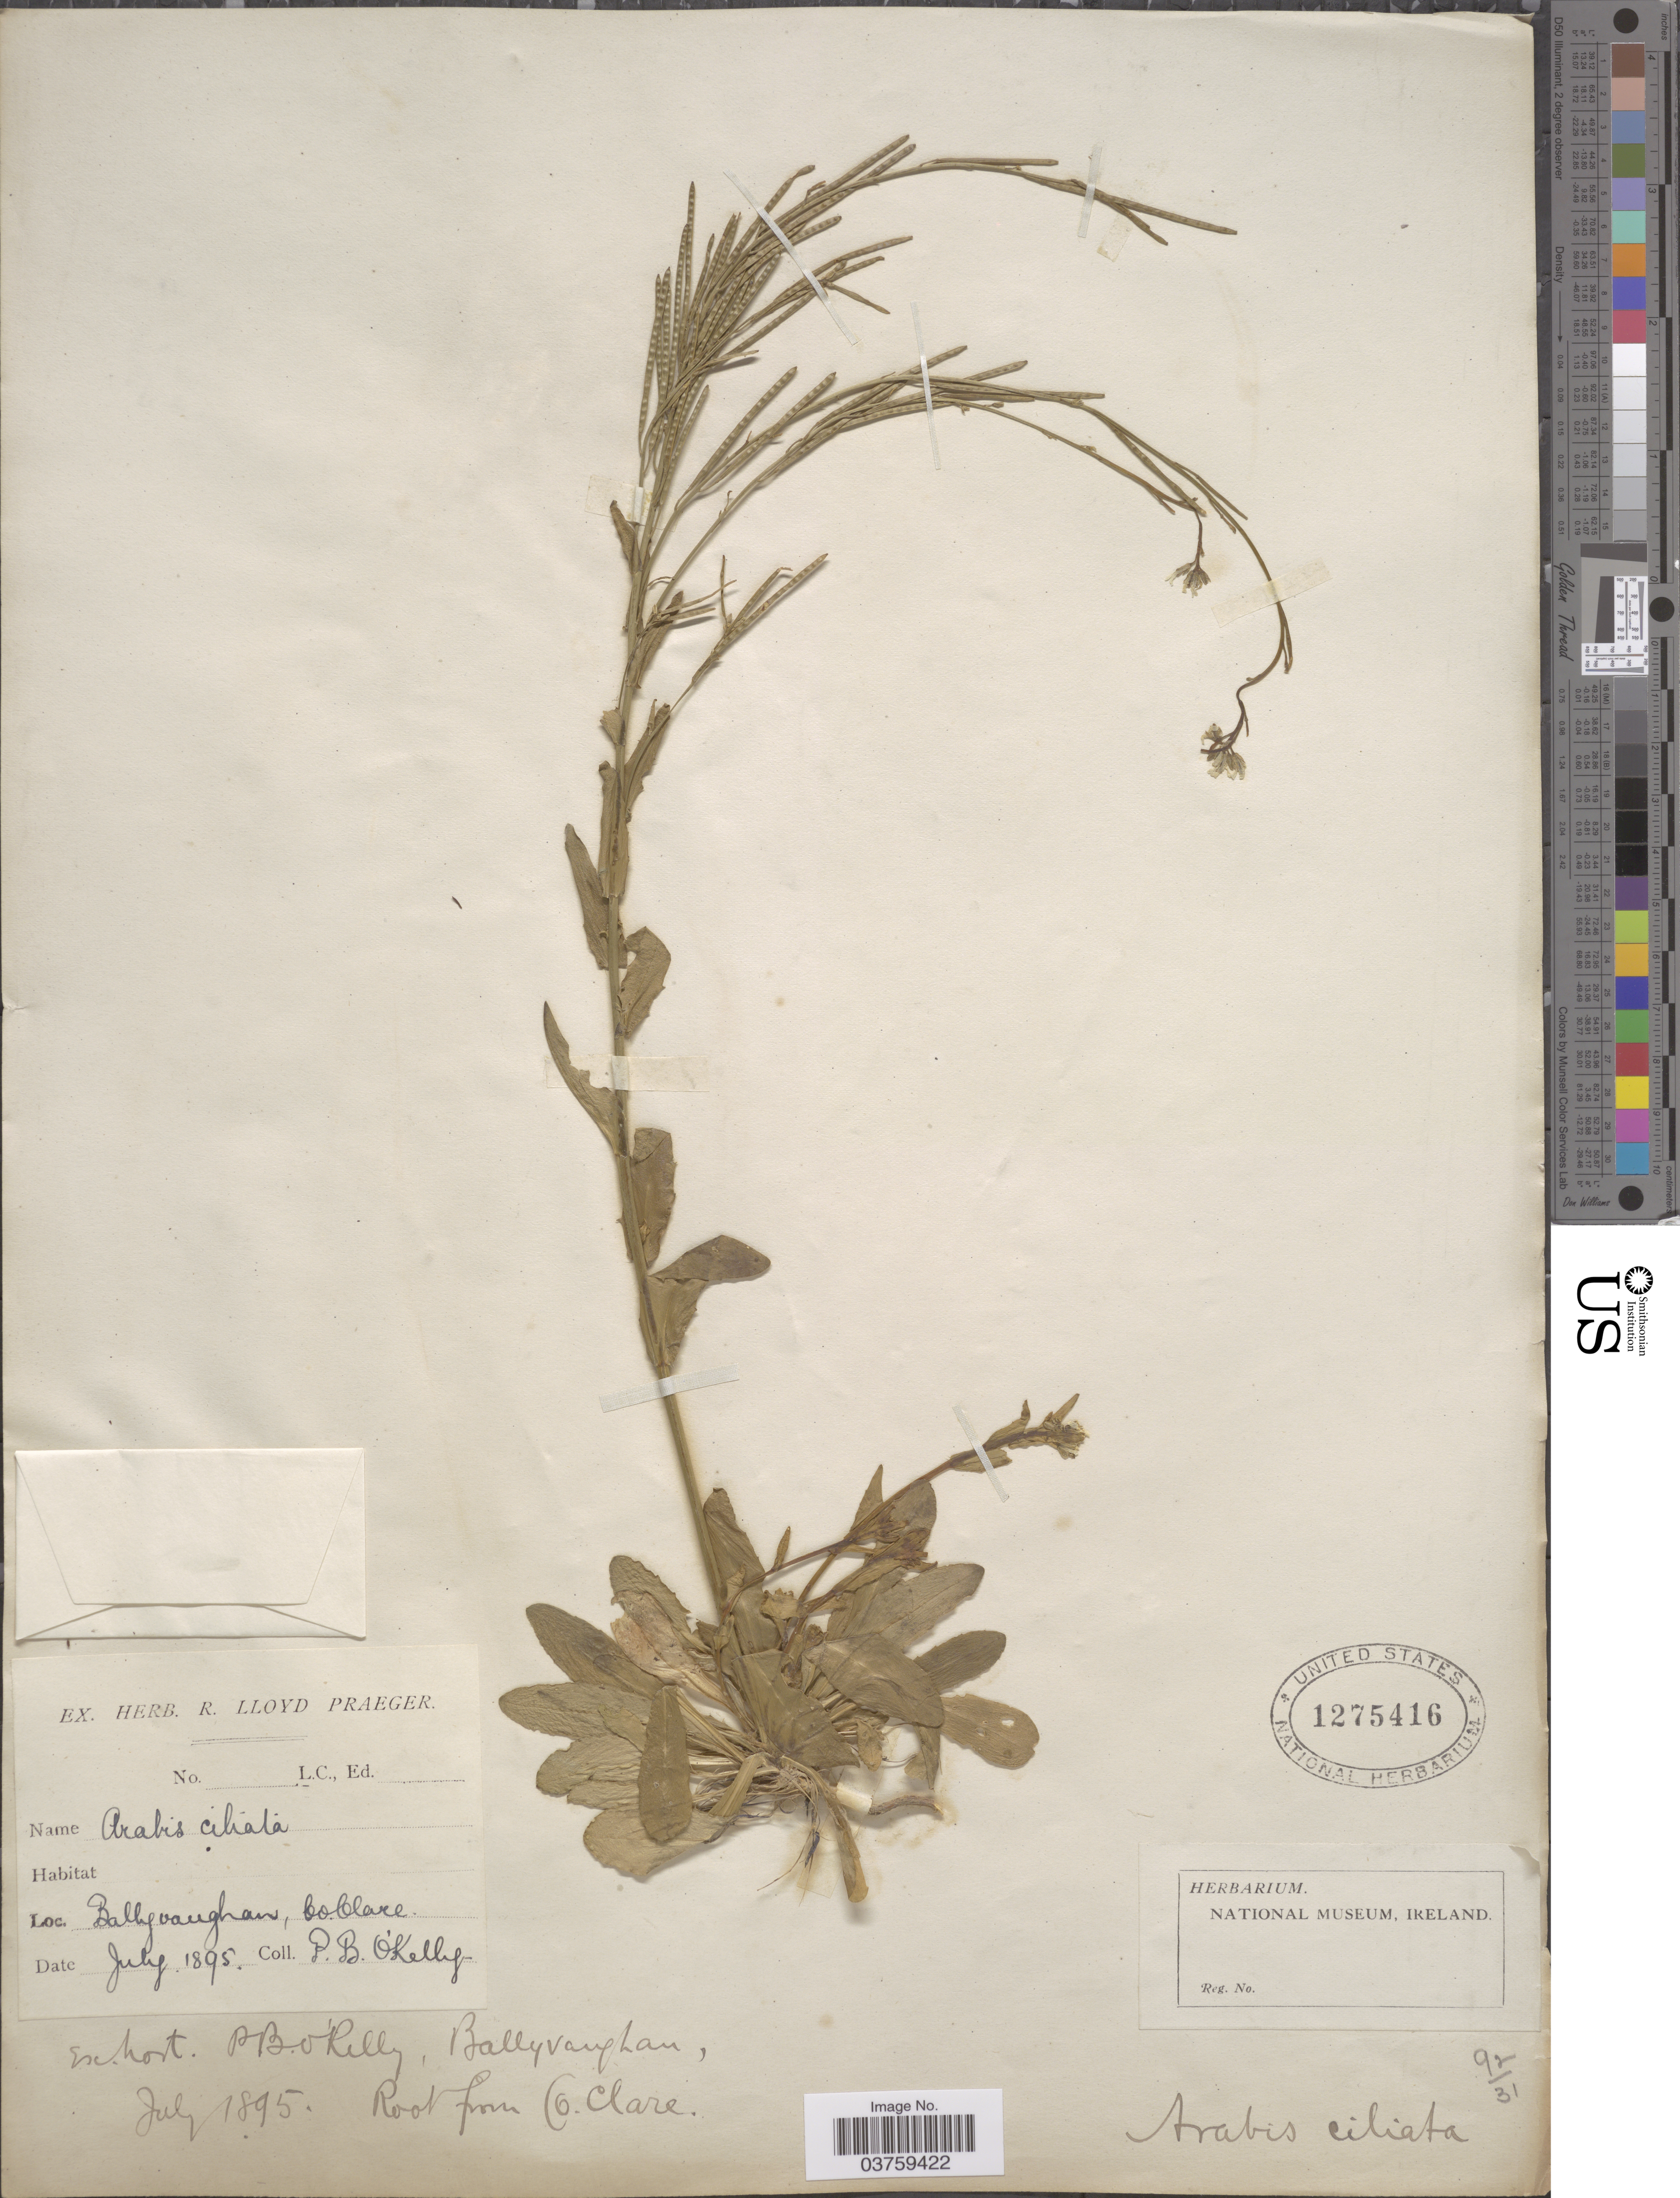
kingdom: Plantae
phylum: Tracheophyta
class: Magnoliopsida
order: Brassicales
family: Brassicaceae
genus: Arabis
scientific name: Arabis ciliata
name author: W.T. Aiton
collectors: P. O'Kelly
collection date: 1895-05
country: Ireland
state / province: Munster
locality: Ballyvaughan, Co. Clare.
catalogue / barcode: US 1275416